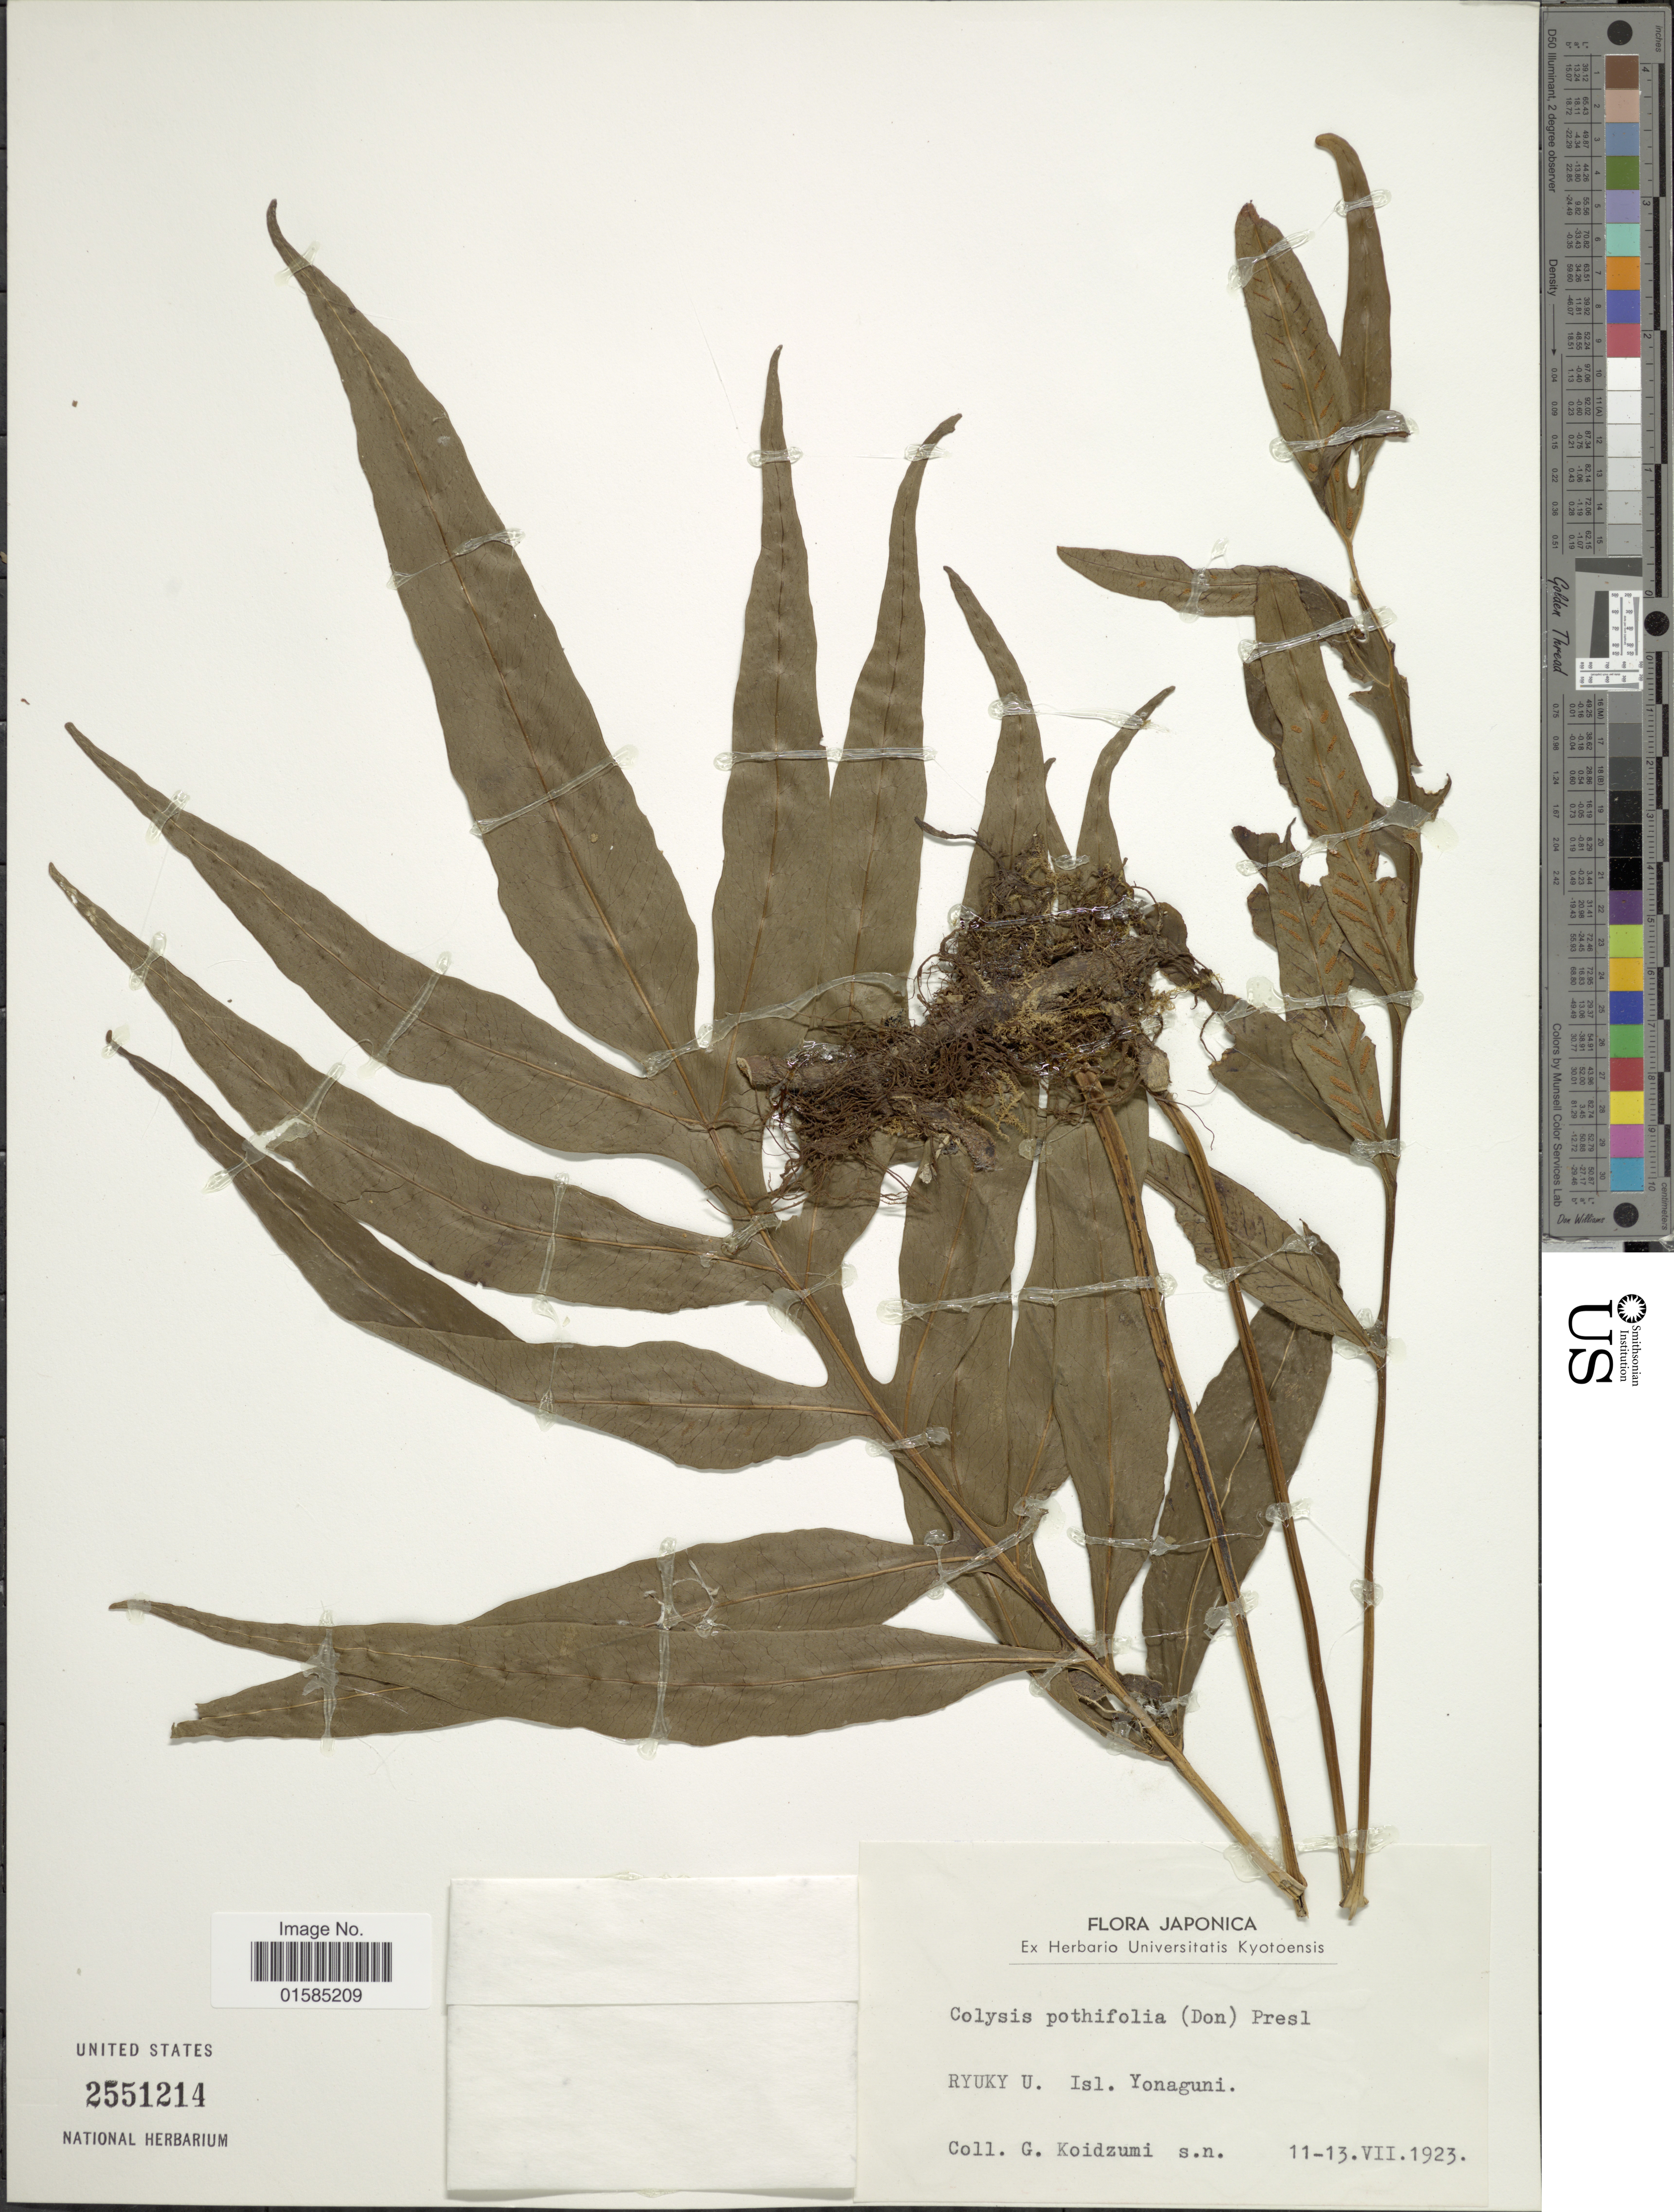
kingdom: Plantae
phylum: Tracheophyta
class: Polypodiopsida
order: Polypodiales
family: Polypodiaceae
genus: Leptochilus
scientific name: Leptochilus ellipticus var. pothifolius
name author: (Buch.-Ham. ex D. Don) X.C. Zhang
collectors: G. Koidzumi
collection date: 1923-07-11/1923-07-13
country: Japan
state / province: Okinawa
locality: Japonica, Ryukyu. Isl. Yonaguni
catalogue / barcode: US 2551214